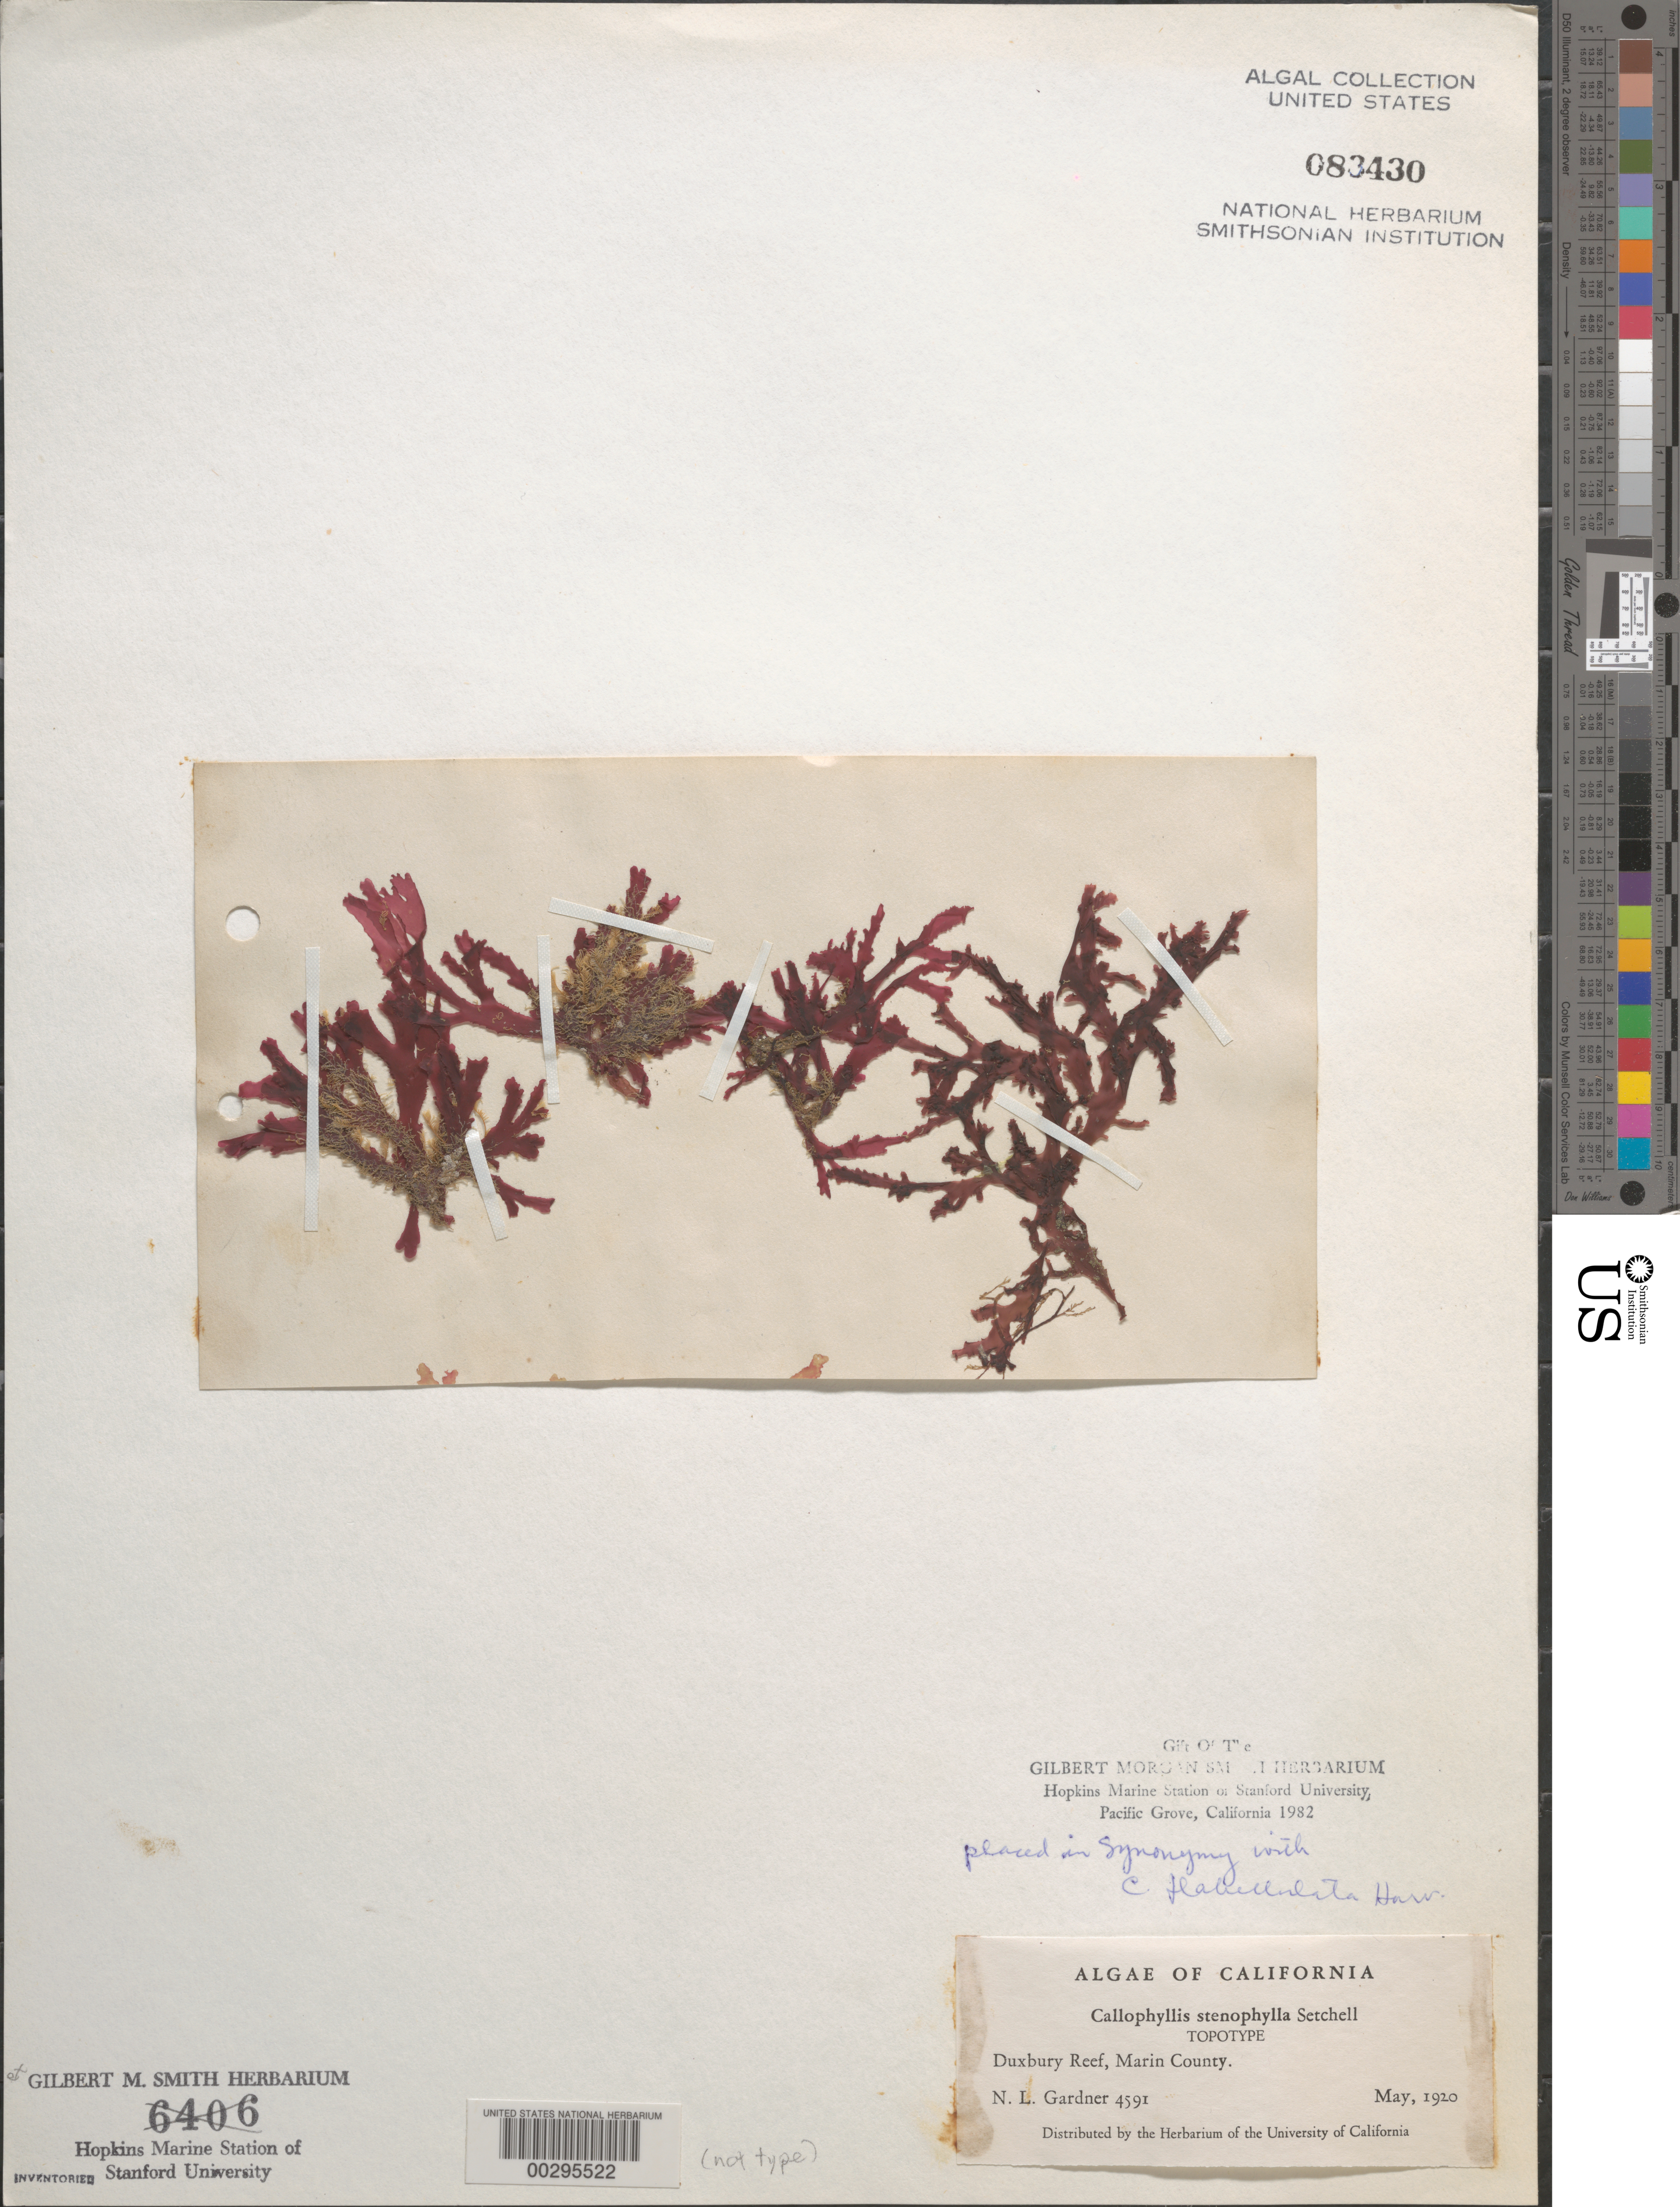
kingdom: Plantae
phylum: Rhodophyta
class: Florideophyceae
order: Gigartinales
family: Kallymeniaceae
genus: Callophyllis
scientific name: Callophyllis flabellulata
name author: Harv.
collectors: N. Gardner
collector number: NLG 4591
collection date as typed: May 1920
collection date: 1920-05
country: United States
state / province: California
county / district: Marin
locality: Duxbury Reef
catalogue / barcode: US 83430